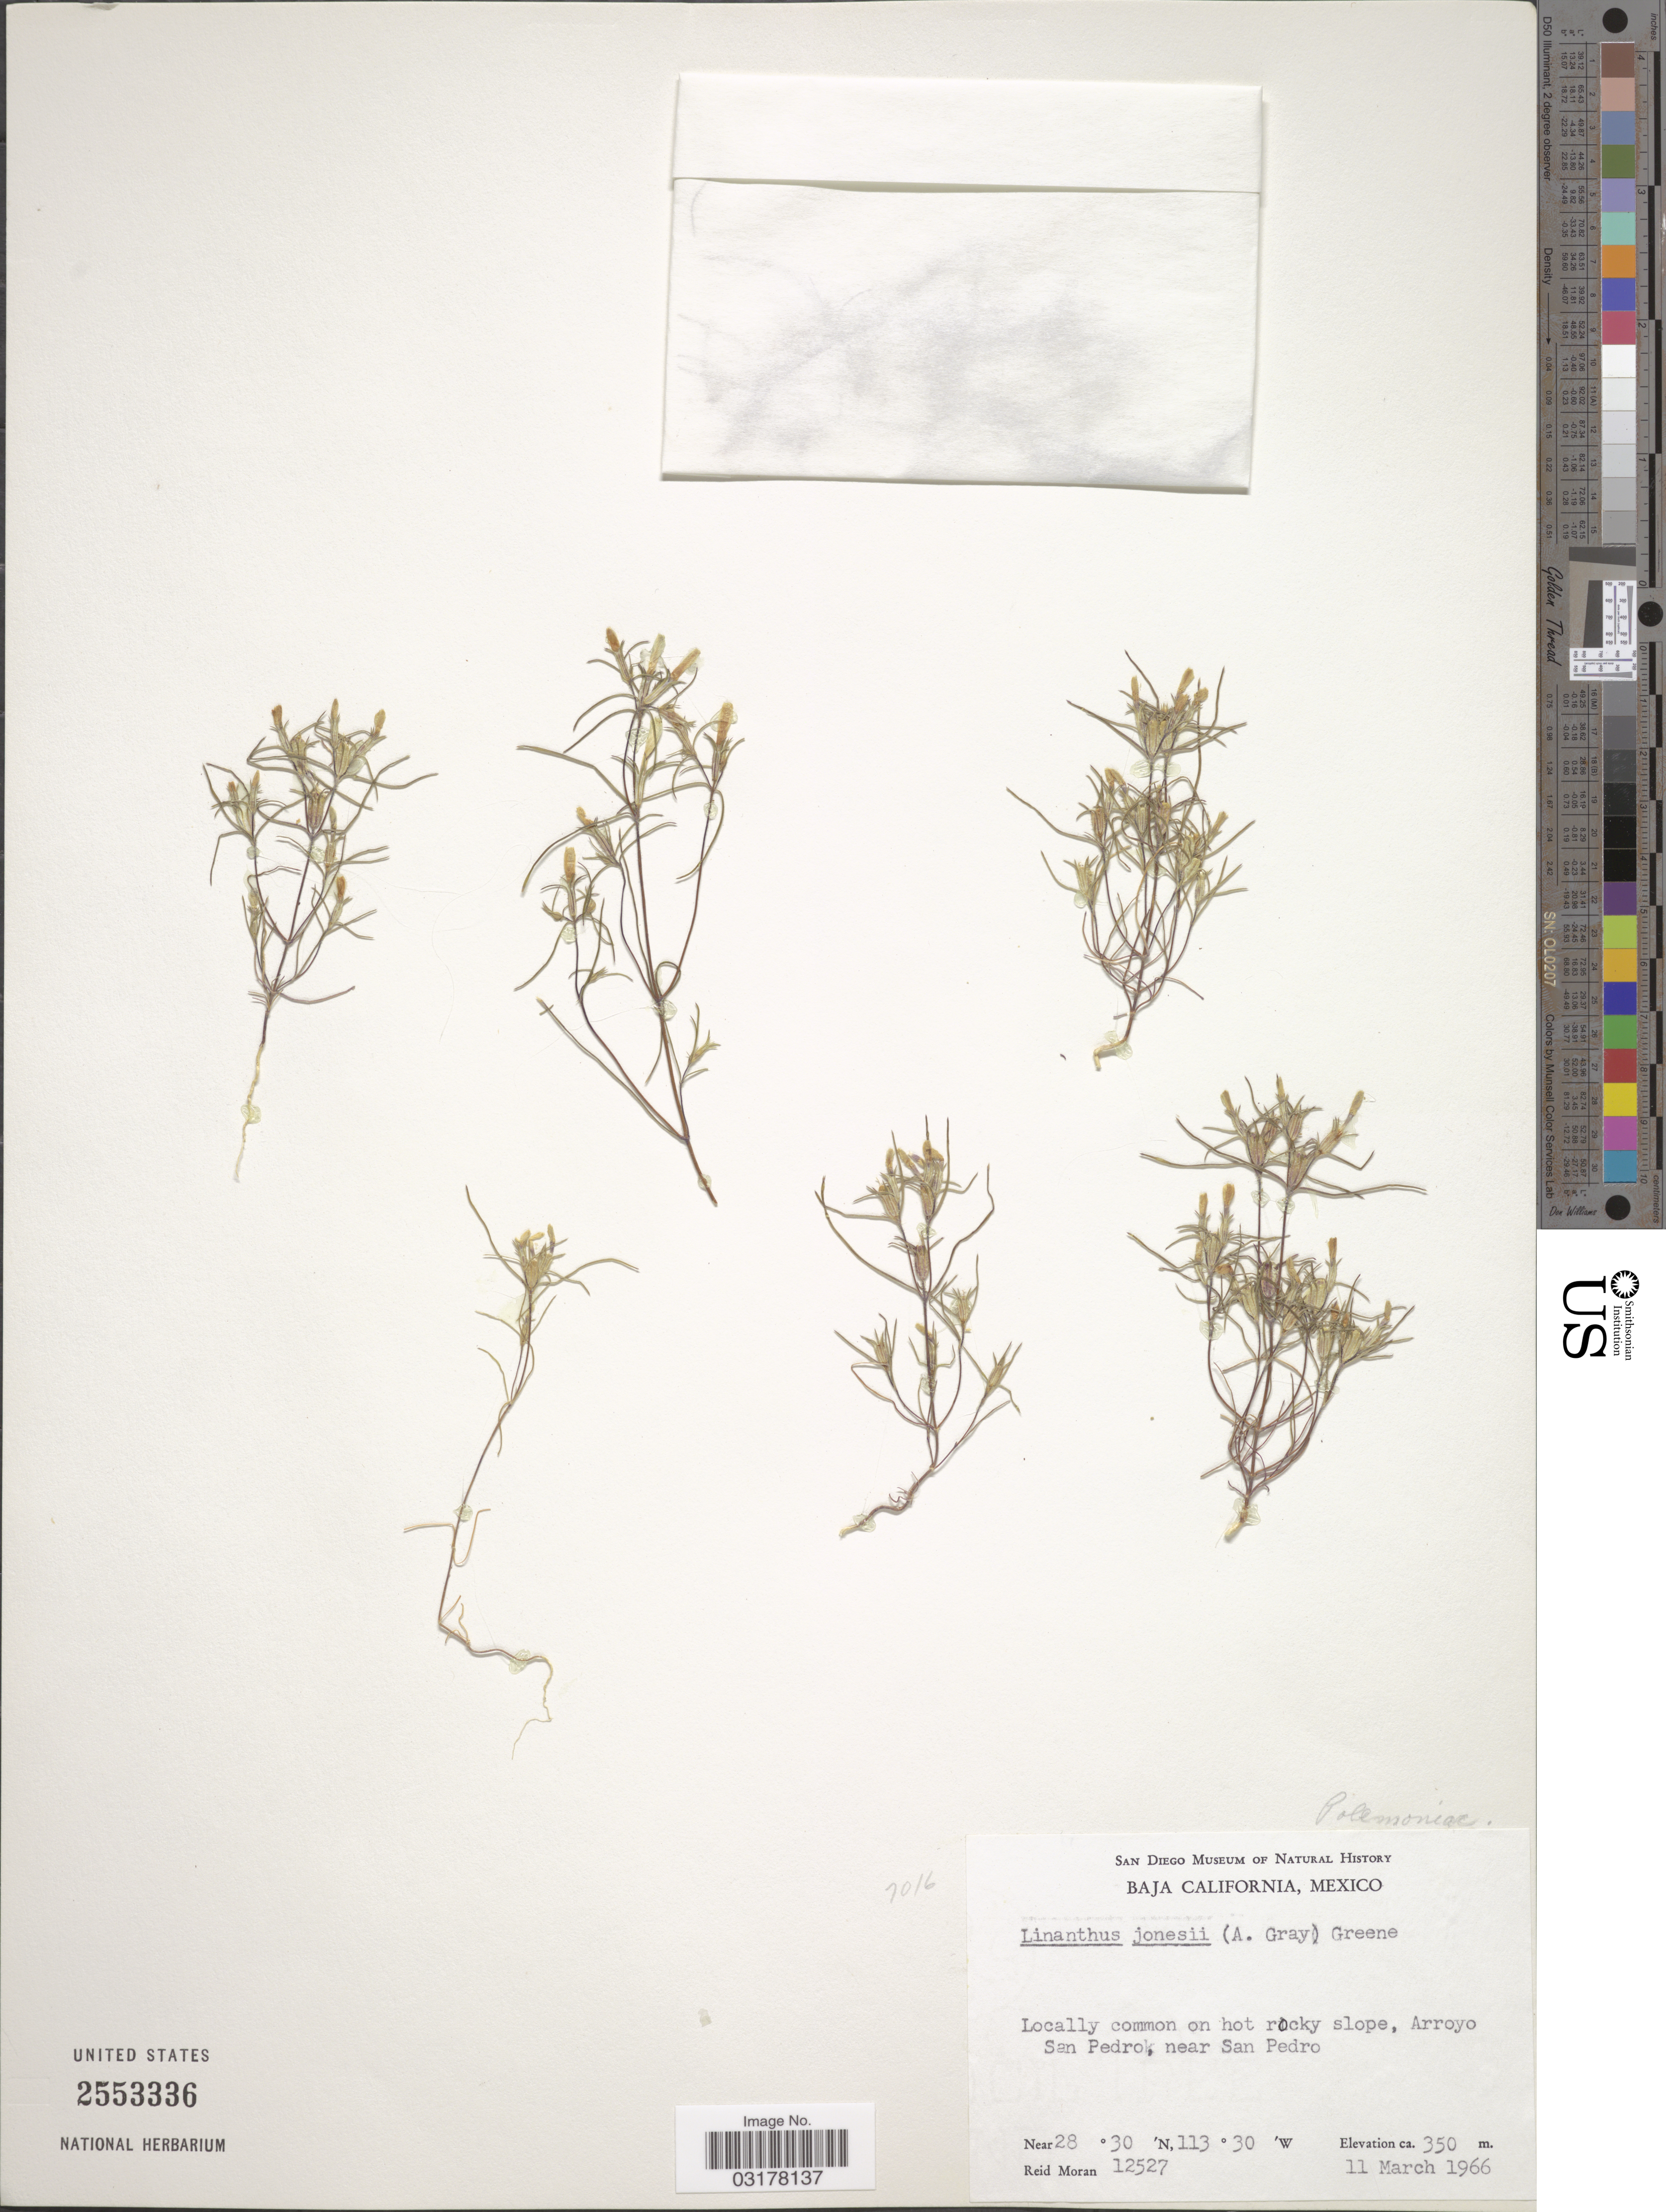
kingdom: Plantae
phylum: Tracheophyta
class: Magnoliopsida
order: Ericales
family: Polemoniaceae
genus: Linanthus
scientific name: Linanthus jonesii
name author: (A. Gray) Greene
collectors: R. Moran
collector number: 12527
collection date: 1966-03-11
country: Mexico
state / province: Baja California Norte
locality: Arroyo San Pedro, near San Pedro.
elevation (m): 350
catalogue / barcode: US 2553336